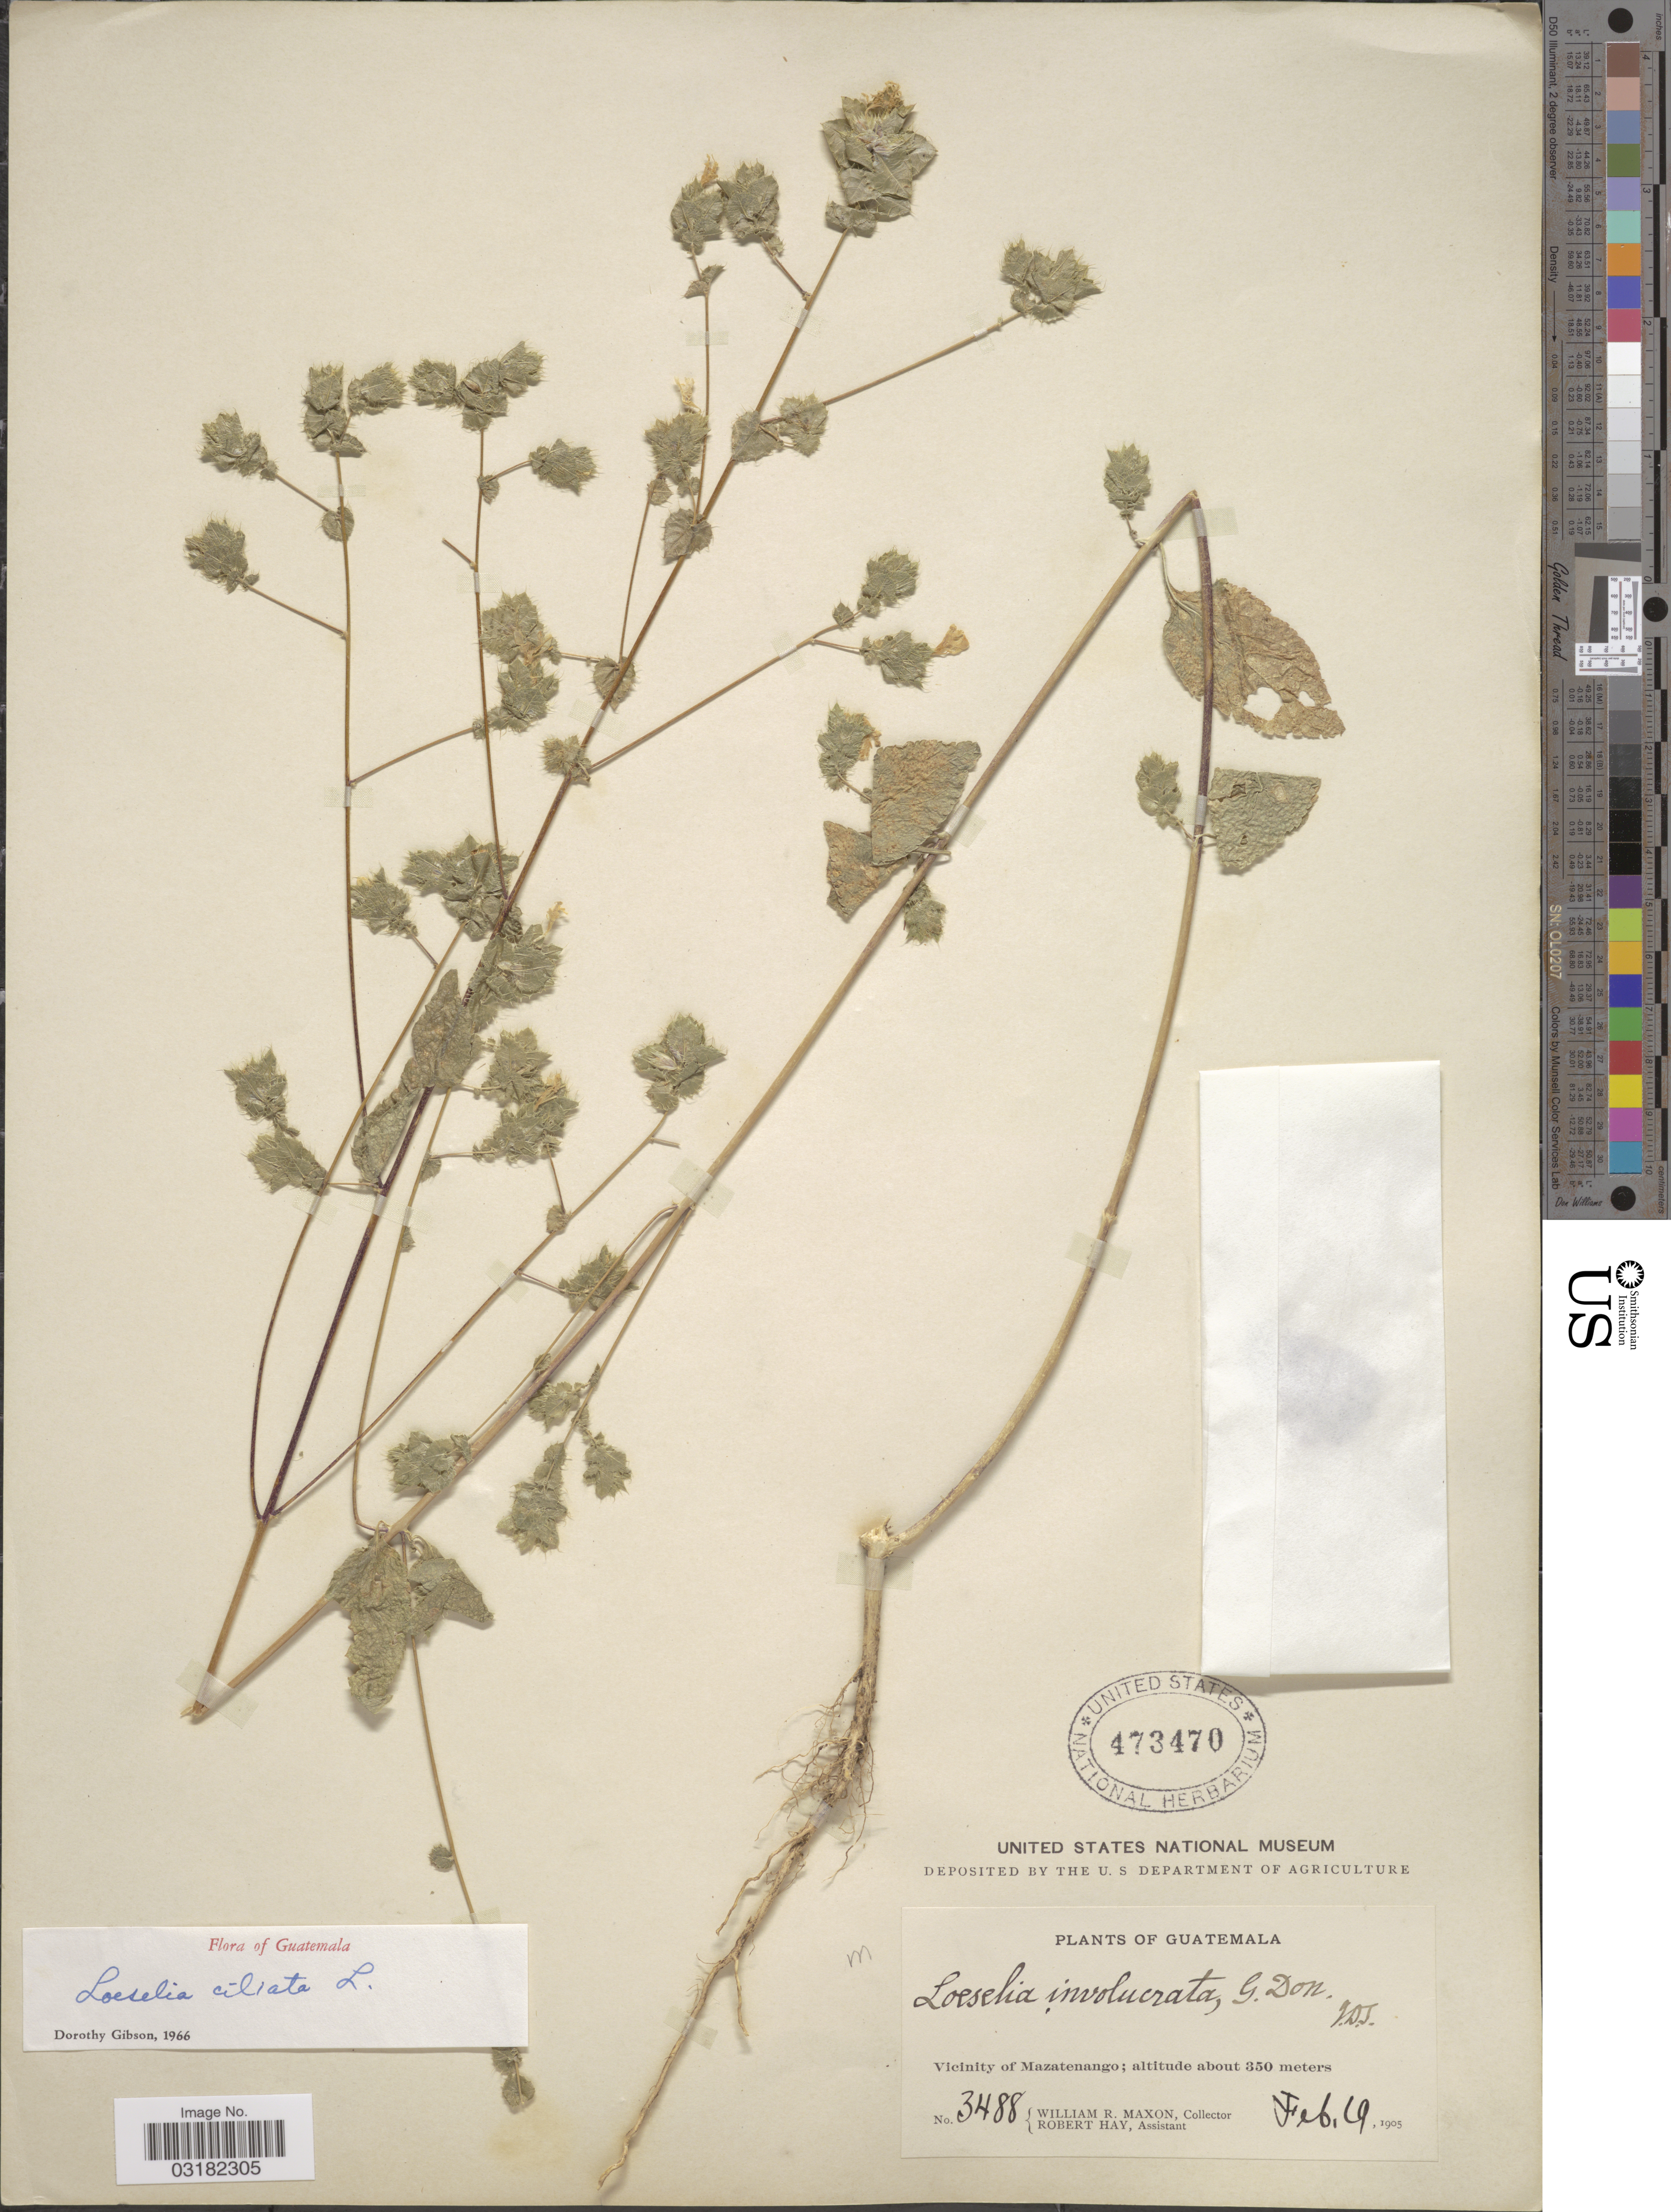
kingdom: Plantae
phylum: Tracheophyta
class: Magnoliopsida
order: Ericales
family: Polemoniaceae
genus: Loeselia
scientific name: Loeselia ciliata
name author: L.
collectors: W. R. Maxon & R. H. Hay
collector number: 3488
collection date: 1905-02-19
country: Guatemala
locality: Vicinity of Mazatenango.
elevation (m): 350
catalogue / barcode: US 473470